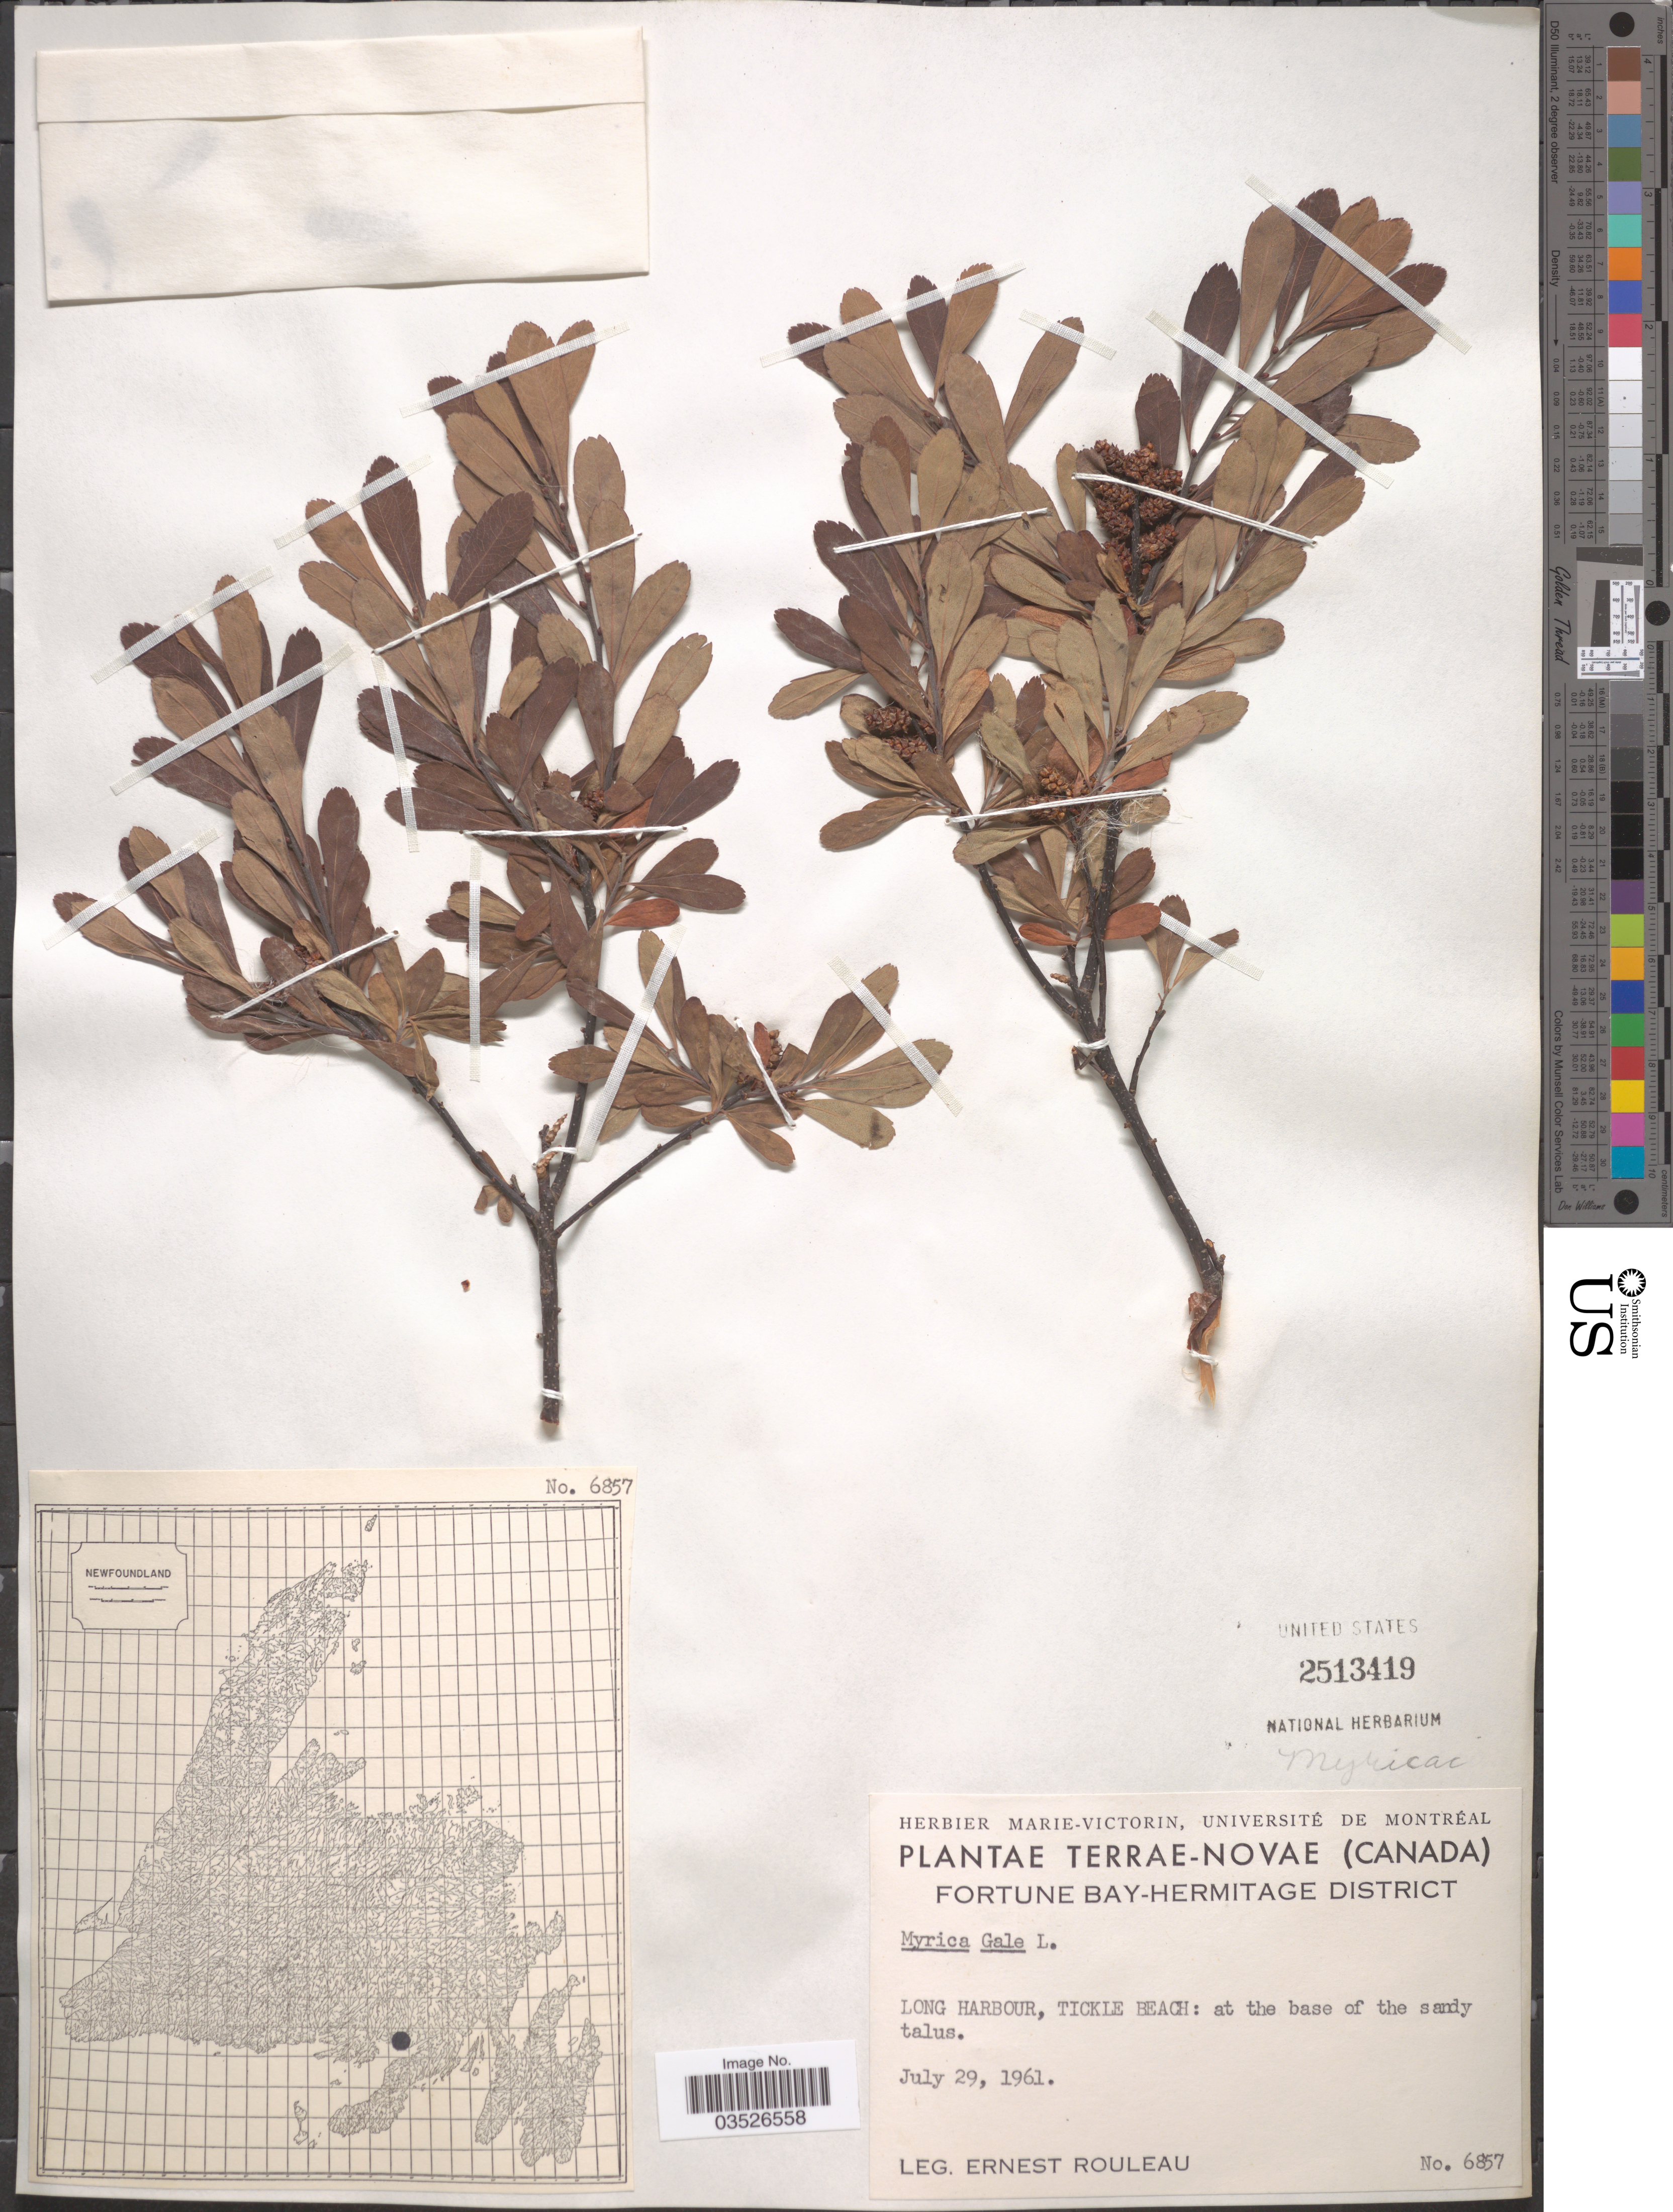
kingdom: Plantae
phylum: Tracheophyta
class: Magnoliopsida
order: Fagales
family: Myricaceae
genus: Myrica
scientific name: Myrica gale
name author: L.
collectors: J. Rouleau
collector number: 6857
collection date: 1961-07-29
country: Canada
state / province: Newfoundland and Labrador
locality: Terrae-Novae Fortune Bay-Hermitage District. Long Harbour, Tickle Beach: at the base of the sandy talus.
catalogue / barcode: US 2513419